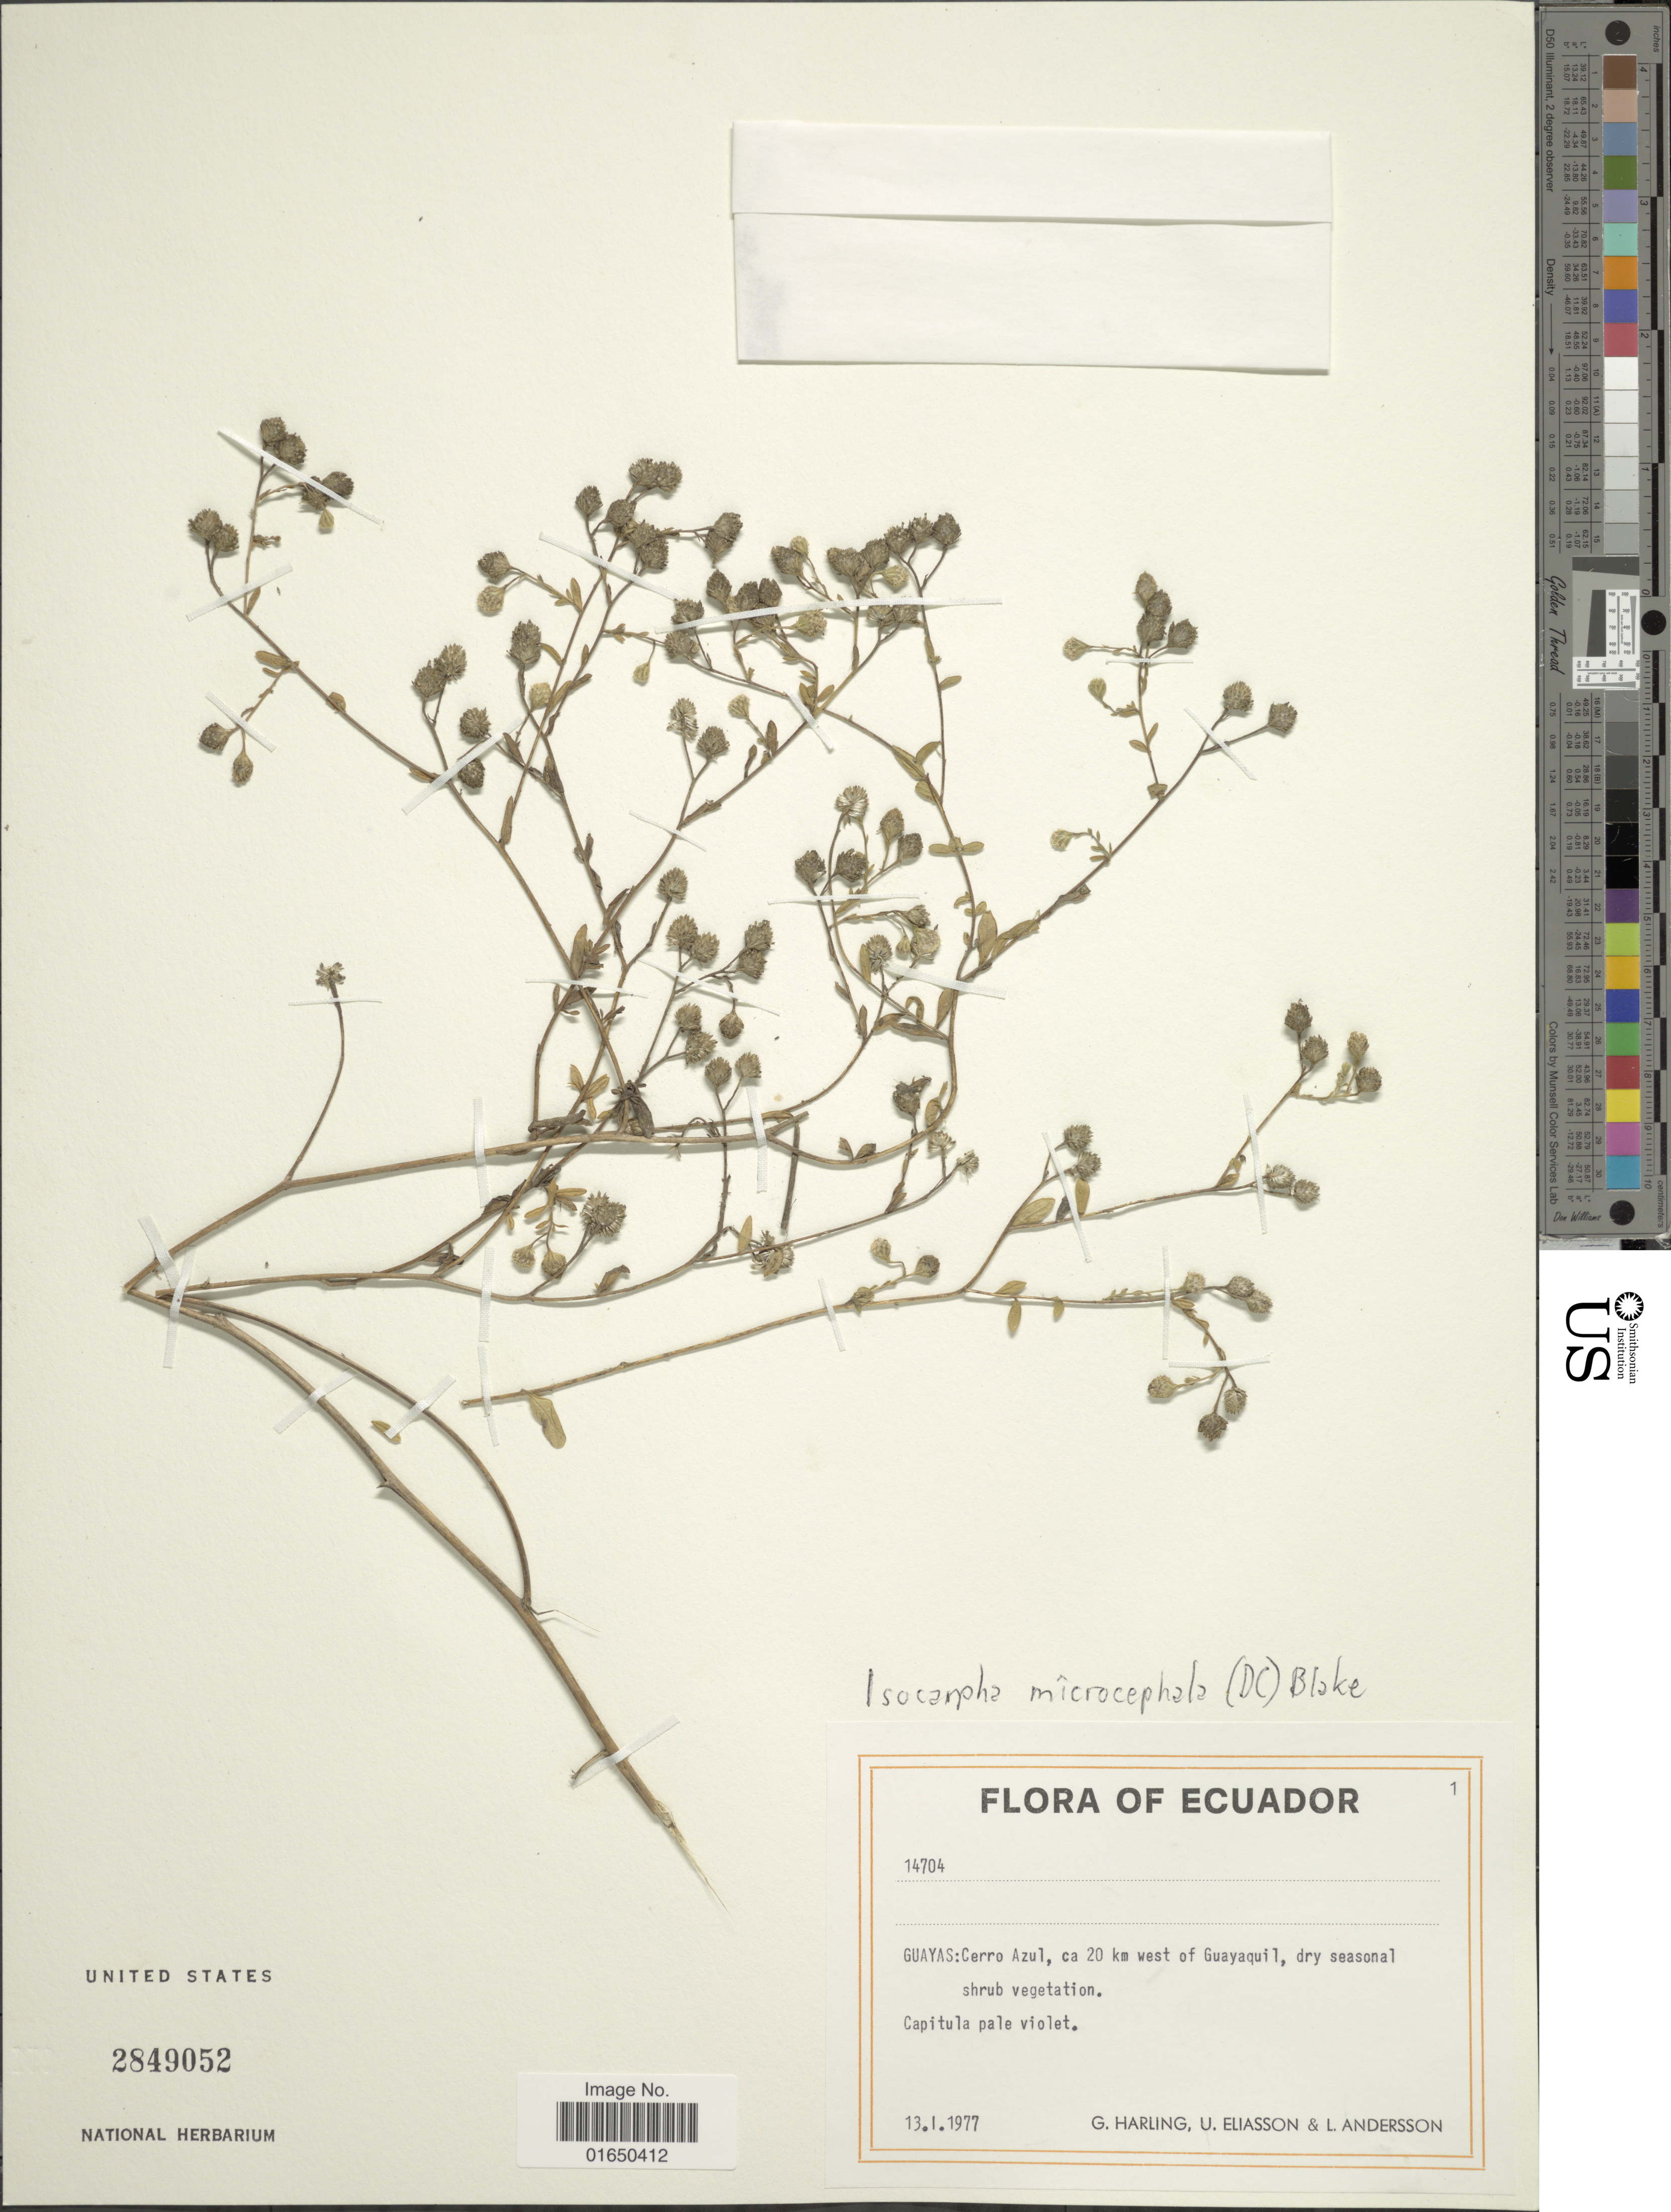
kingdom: Plantae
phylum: Tracheophyta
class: Magnoliopsida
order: Asterales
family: Asteraceae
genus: Isocarpha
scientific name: Isocarpha microcephala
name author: (DC.) S.F. Blake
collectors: G. Harling, U. Eliasson & L. Andersson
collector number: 14704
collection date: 1977-01-13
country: Ecuador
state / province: Guayas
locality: Cerro Azul, ca. 20 km west of Guayaquil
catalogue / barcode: US 2849052